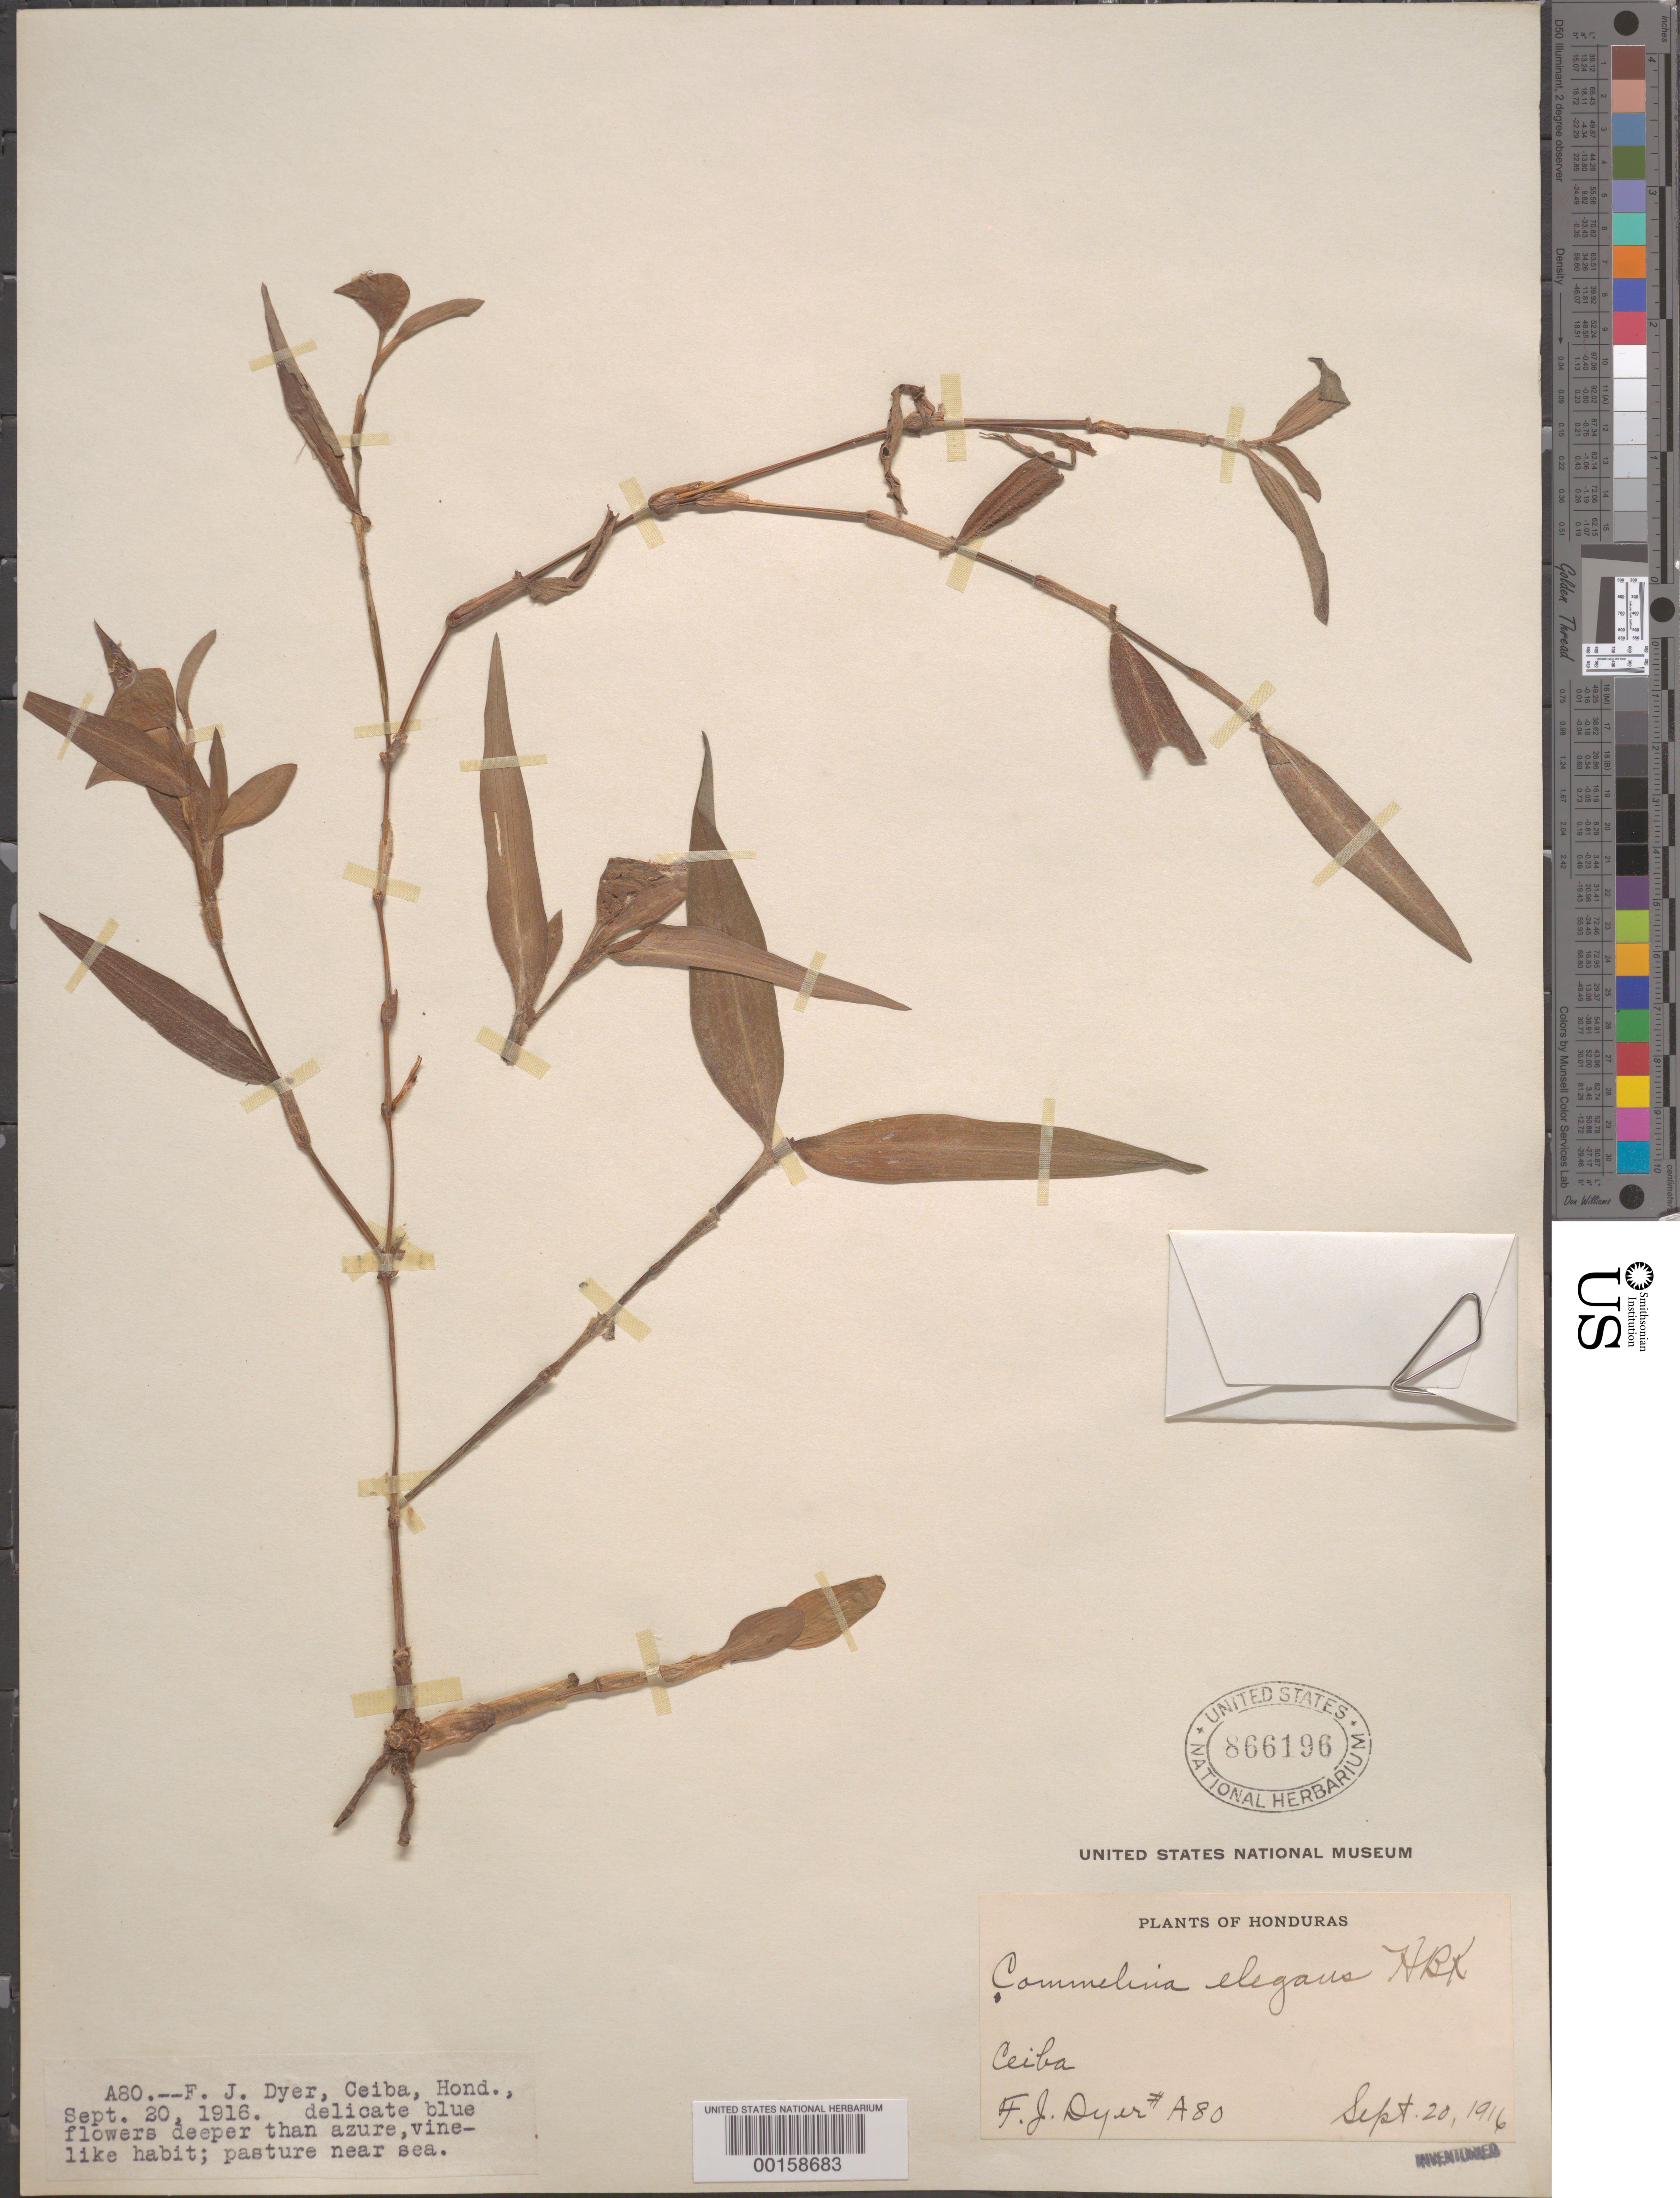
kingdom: Plantae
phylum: Tracheophyta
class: Liliopsida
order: Commelinales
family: Commelinaceae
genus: Commelina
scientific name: Commelina erecta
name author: L.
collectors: F. J. Dyer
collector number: A80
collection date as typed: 20 Sep 1916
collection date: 1916-09-20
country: Honduras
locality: Ceiba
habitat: Pasture; near sea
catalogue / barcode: US 866196